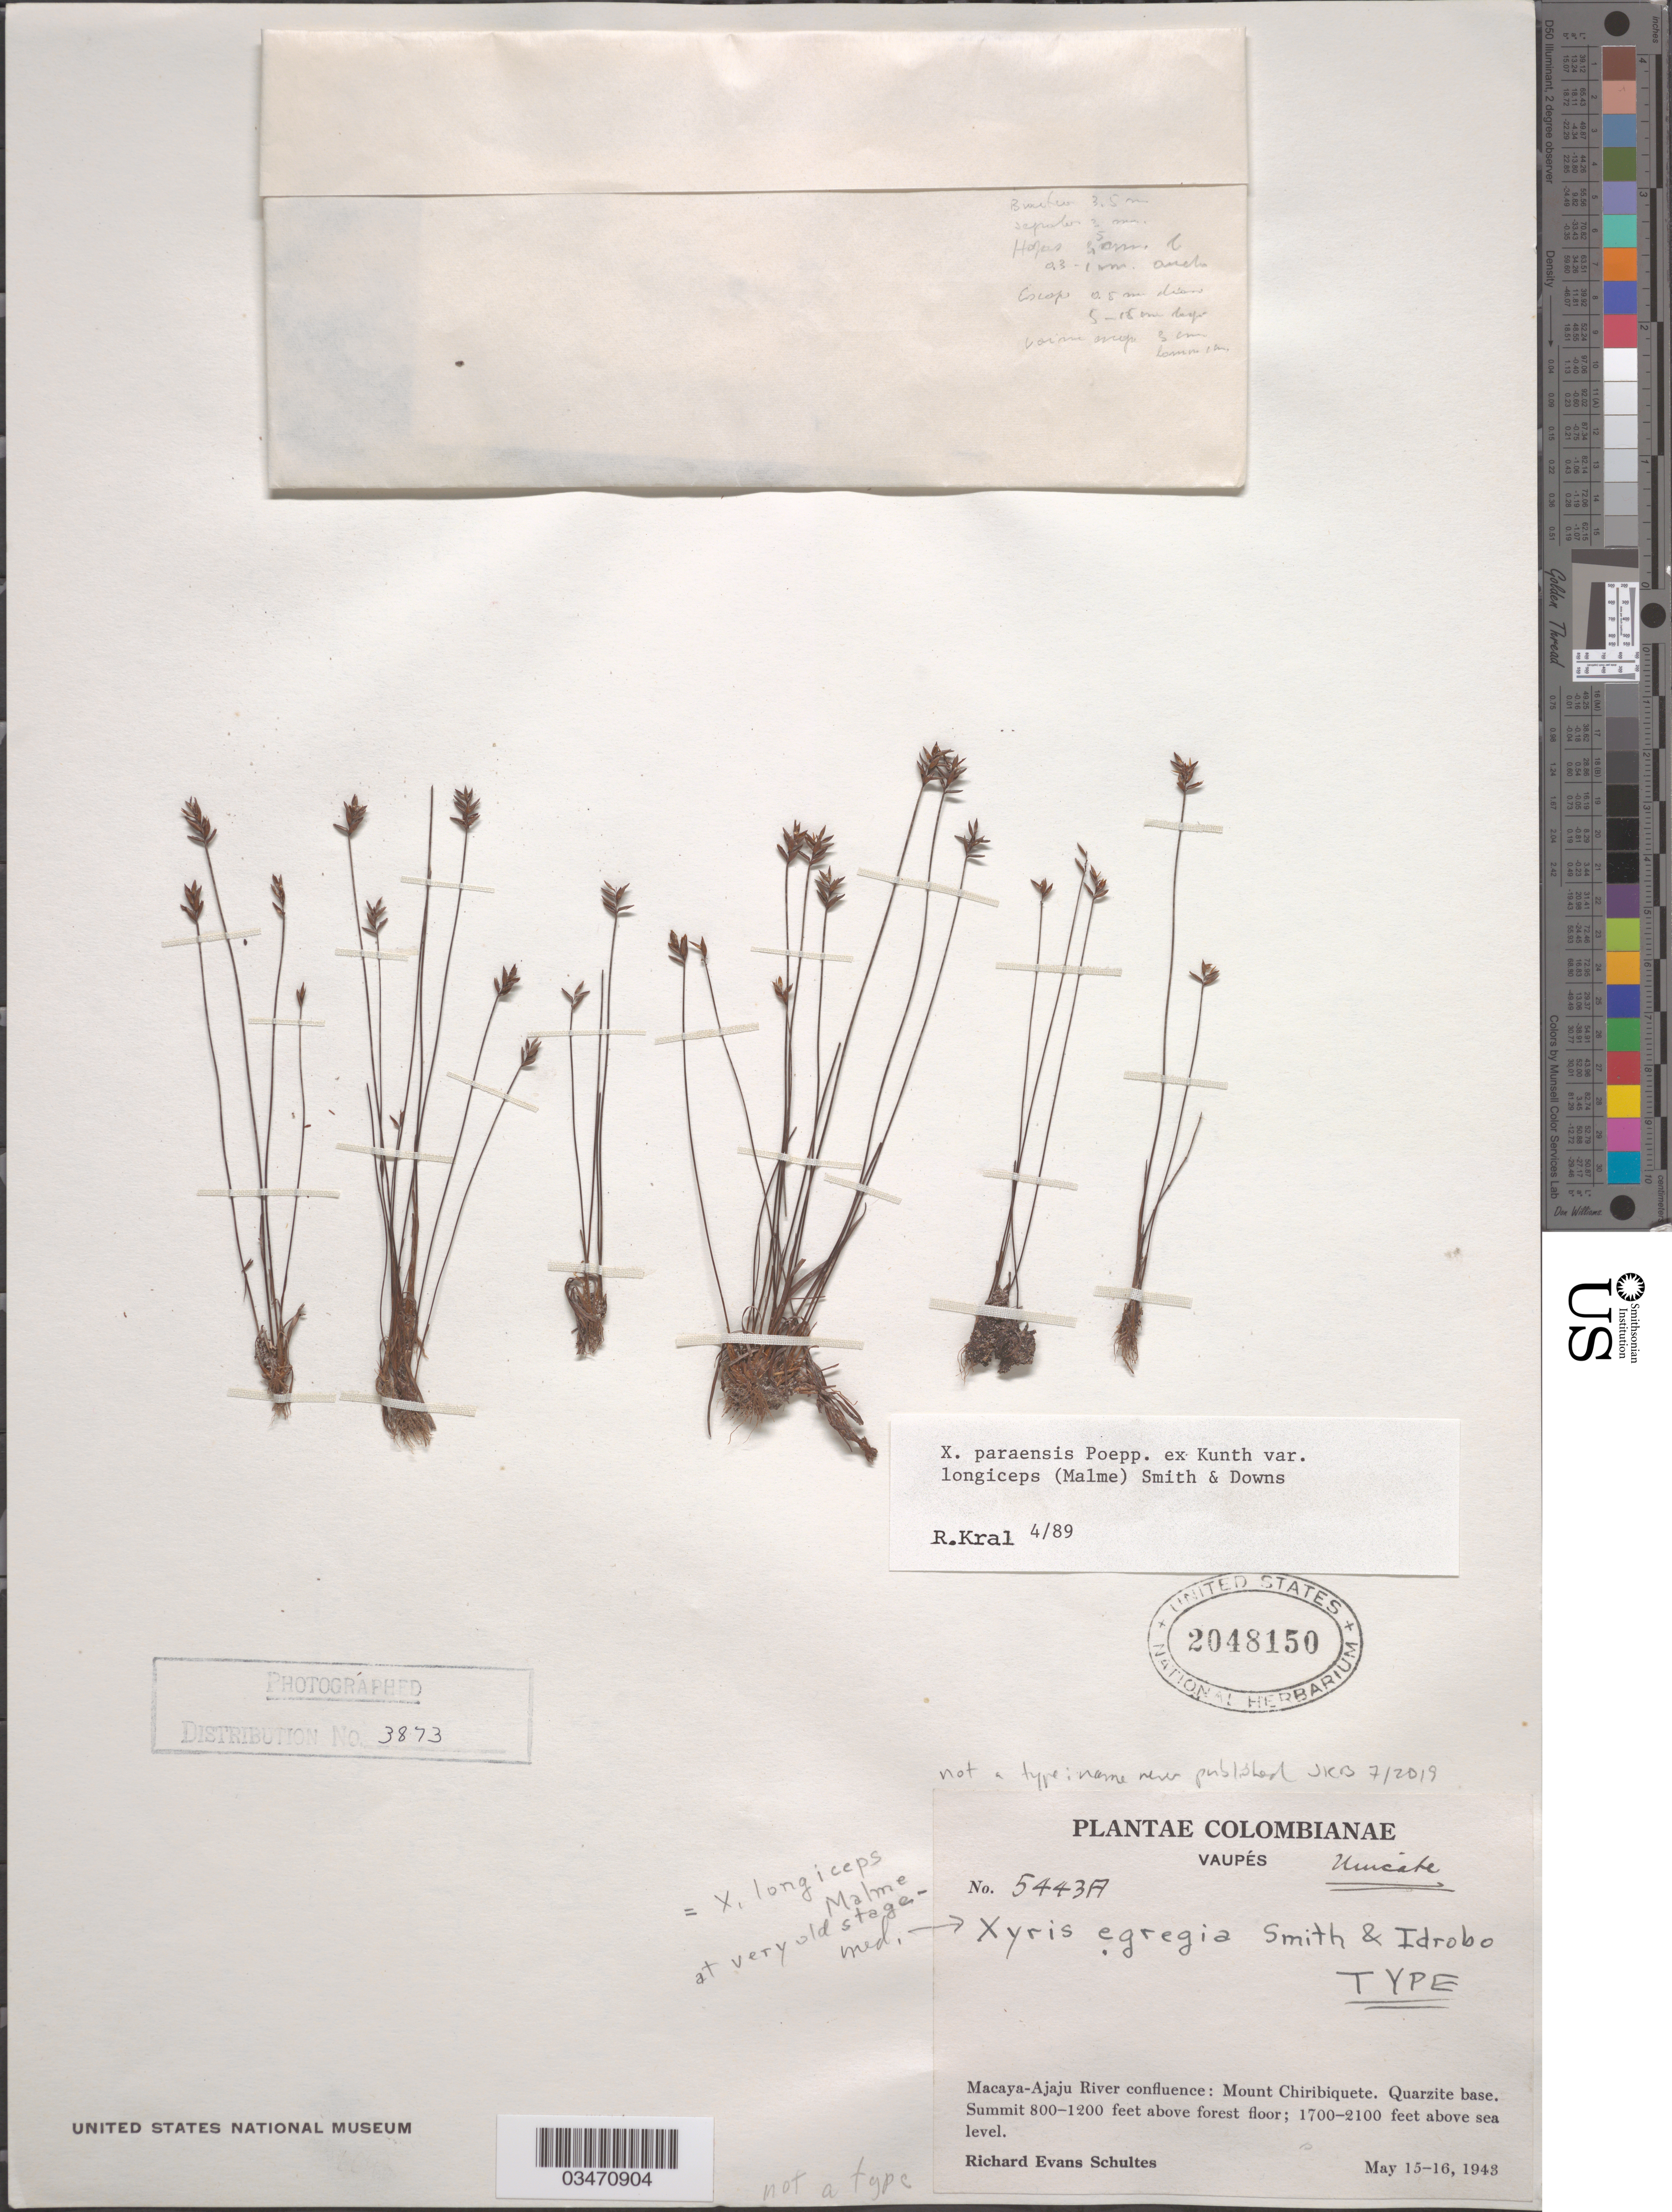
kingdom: Plantae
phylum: Tracheophyta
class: Liliopsida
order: Poales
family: Xyridaceae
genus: Xyris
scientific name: Xyris paraensis var. longiceps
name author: (Malme) L.B. Sm. & Downs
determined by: Kral, Robert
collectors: R. E. Schultes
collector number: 5443 A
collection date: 1943-05-15/1943-05-16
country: Colombia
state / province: Vaupés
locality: Macaya - Ajaju River confluence, Mount Chiribiquete, quarzite base summit 800-1200 feet above forest floor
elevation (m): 518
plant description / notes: Specimen annotated (undated, L.B. Smith script) as "Xyris egregia Smith & Idrobo TYPE" [apparently an ined. name, never published]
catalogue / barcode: US 5048150